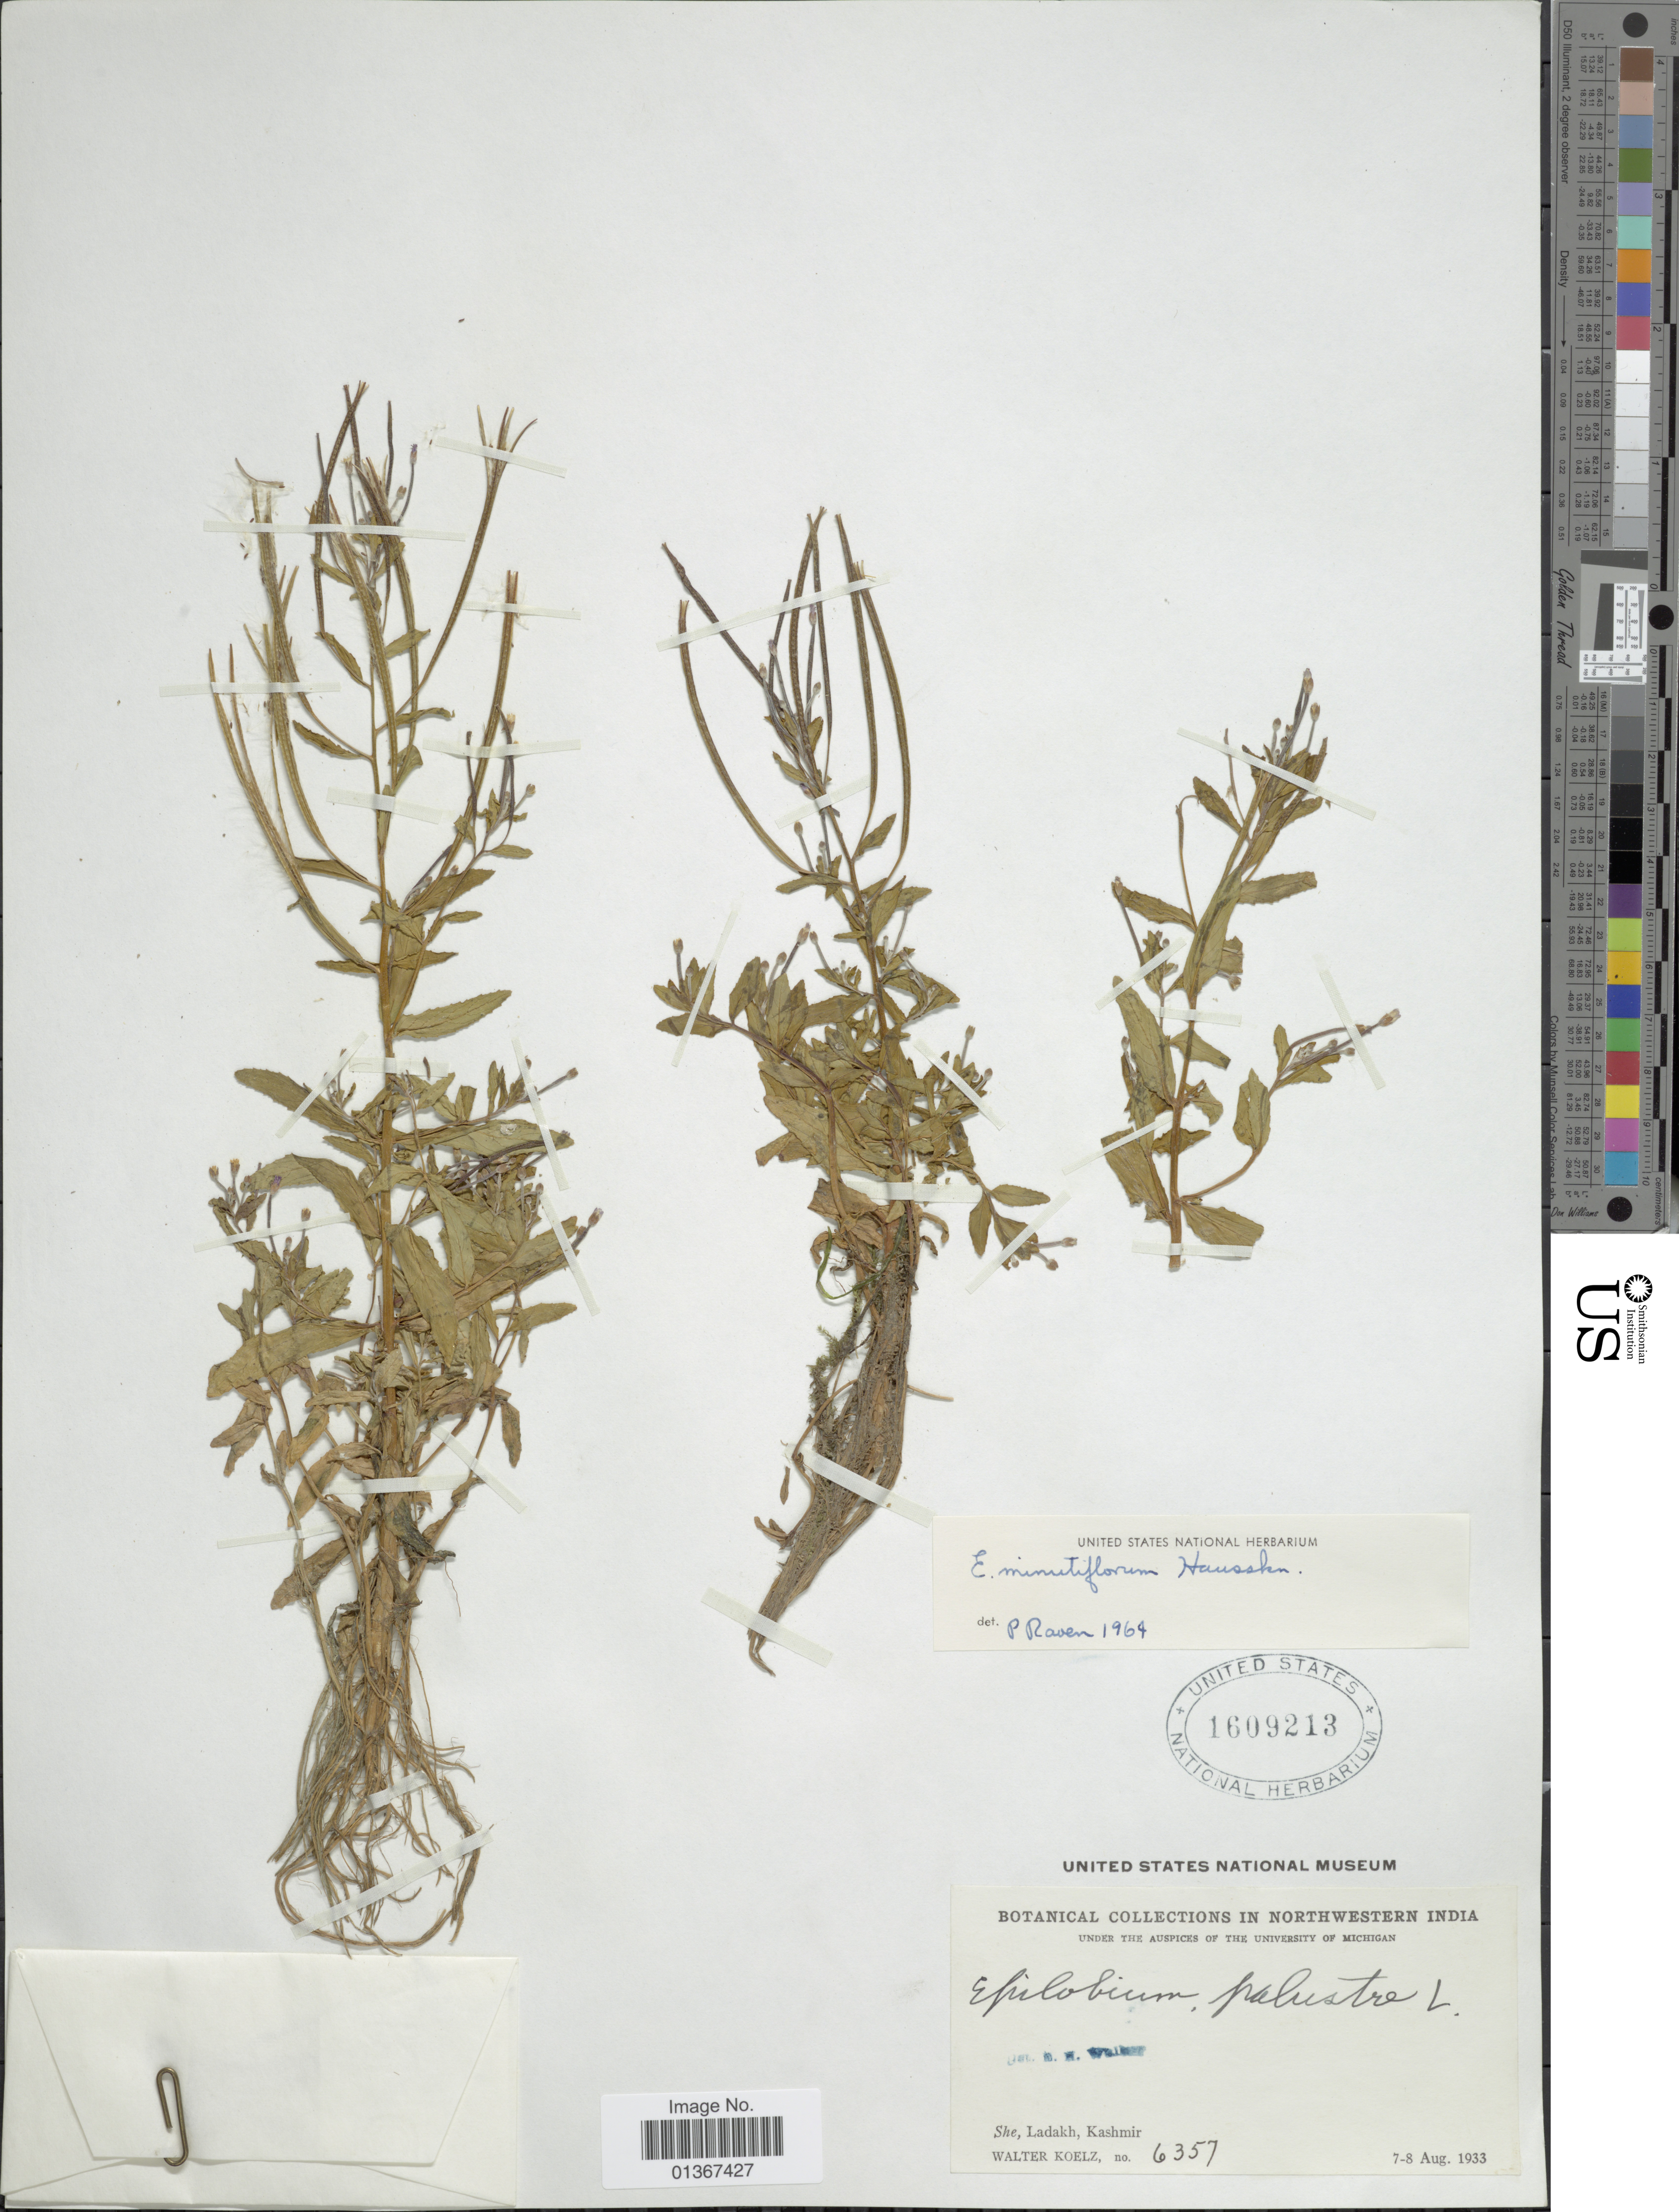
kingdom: Plantae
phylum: Tracheophyta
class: Magnoliopsida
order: Myrtales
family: Onagraceae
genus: Epilobium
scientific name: Epilobium minutiflorum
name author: Hausskn.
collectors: W. N. Koelz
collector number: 6357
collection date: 1933-08-07/1933-08-08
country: India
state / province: Jammu and Kashmir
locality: She, Ladakh.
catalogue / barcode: US 1609213